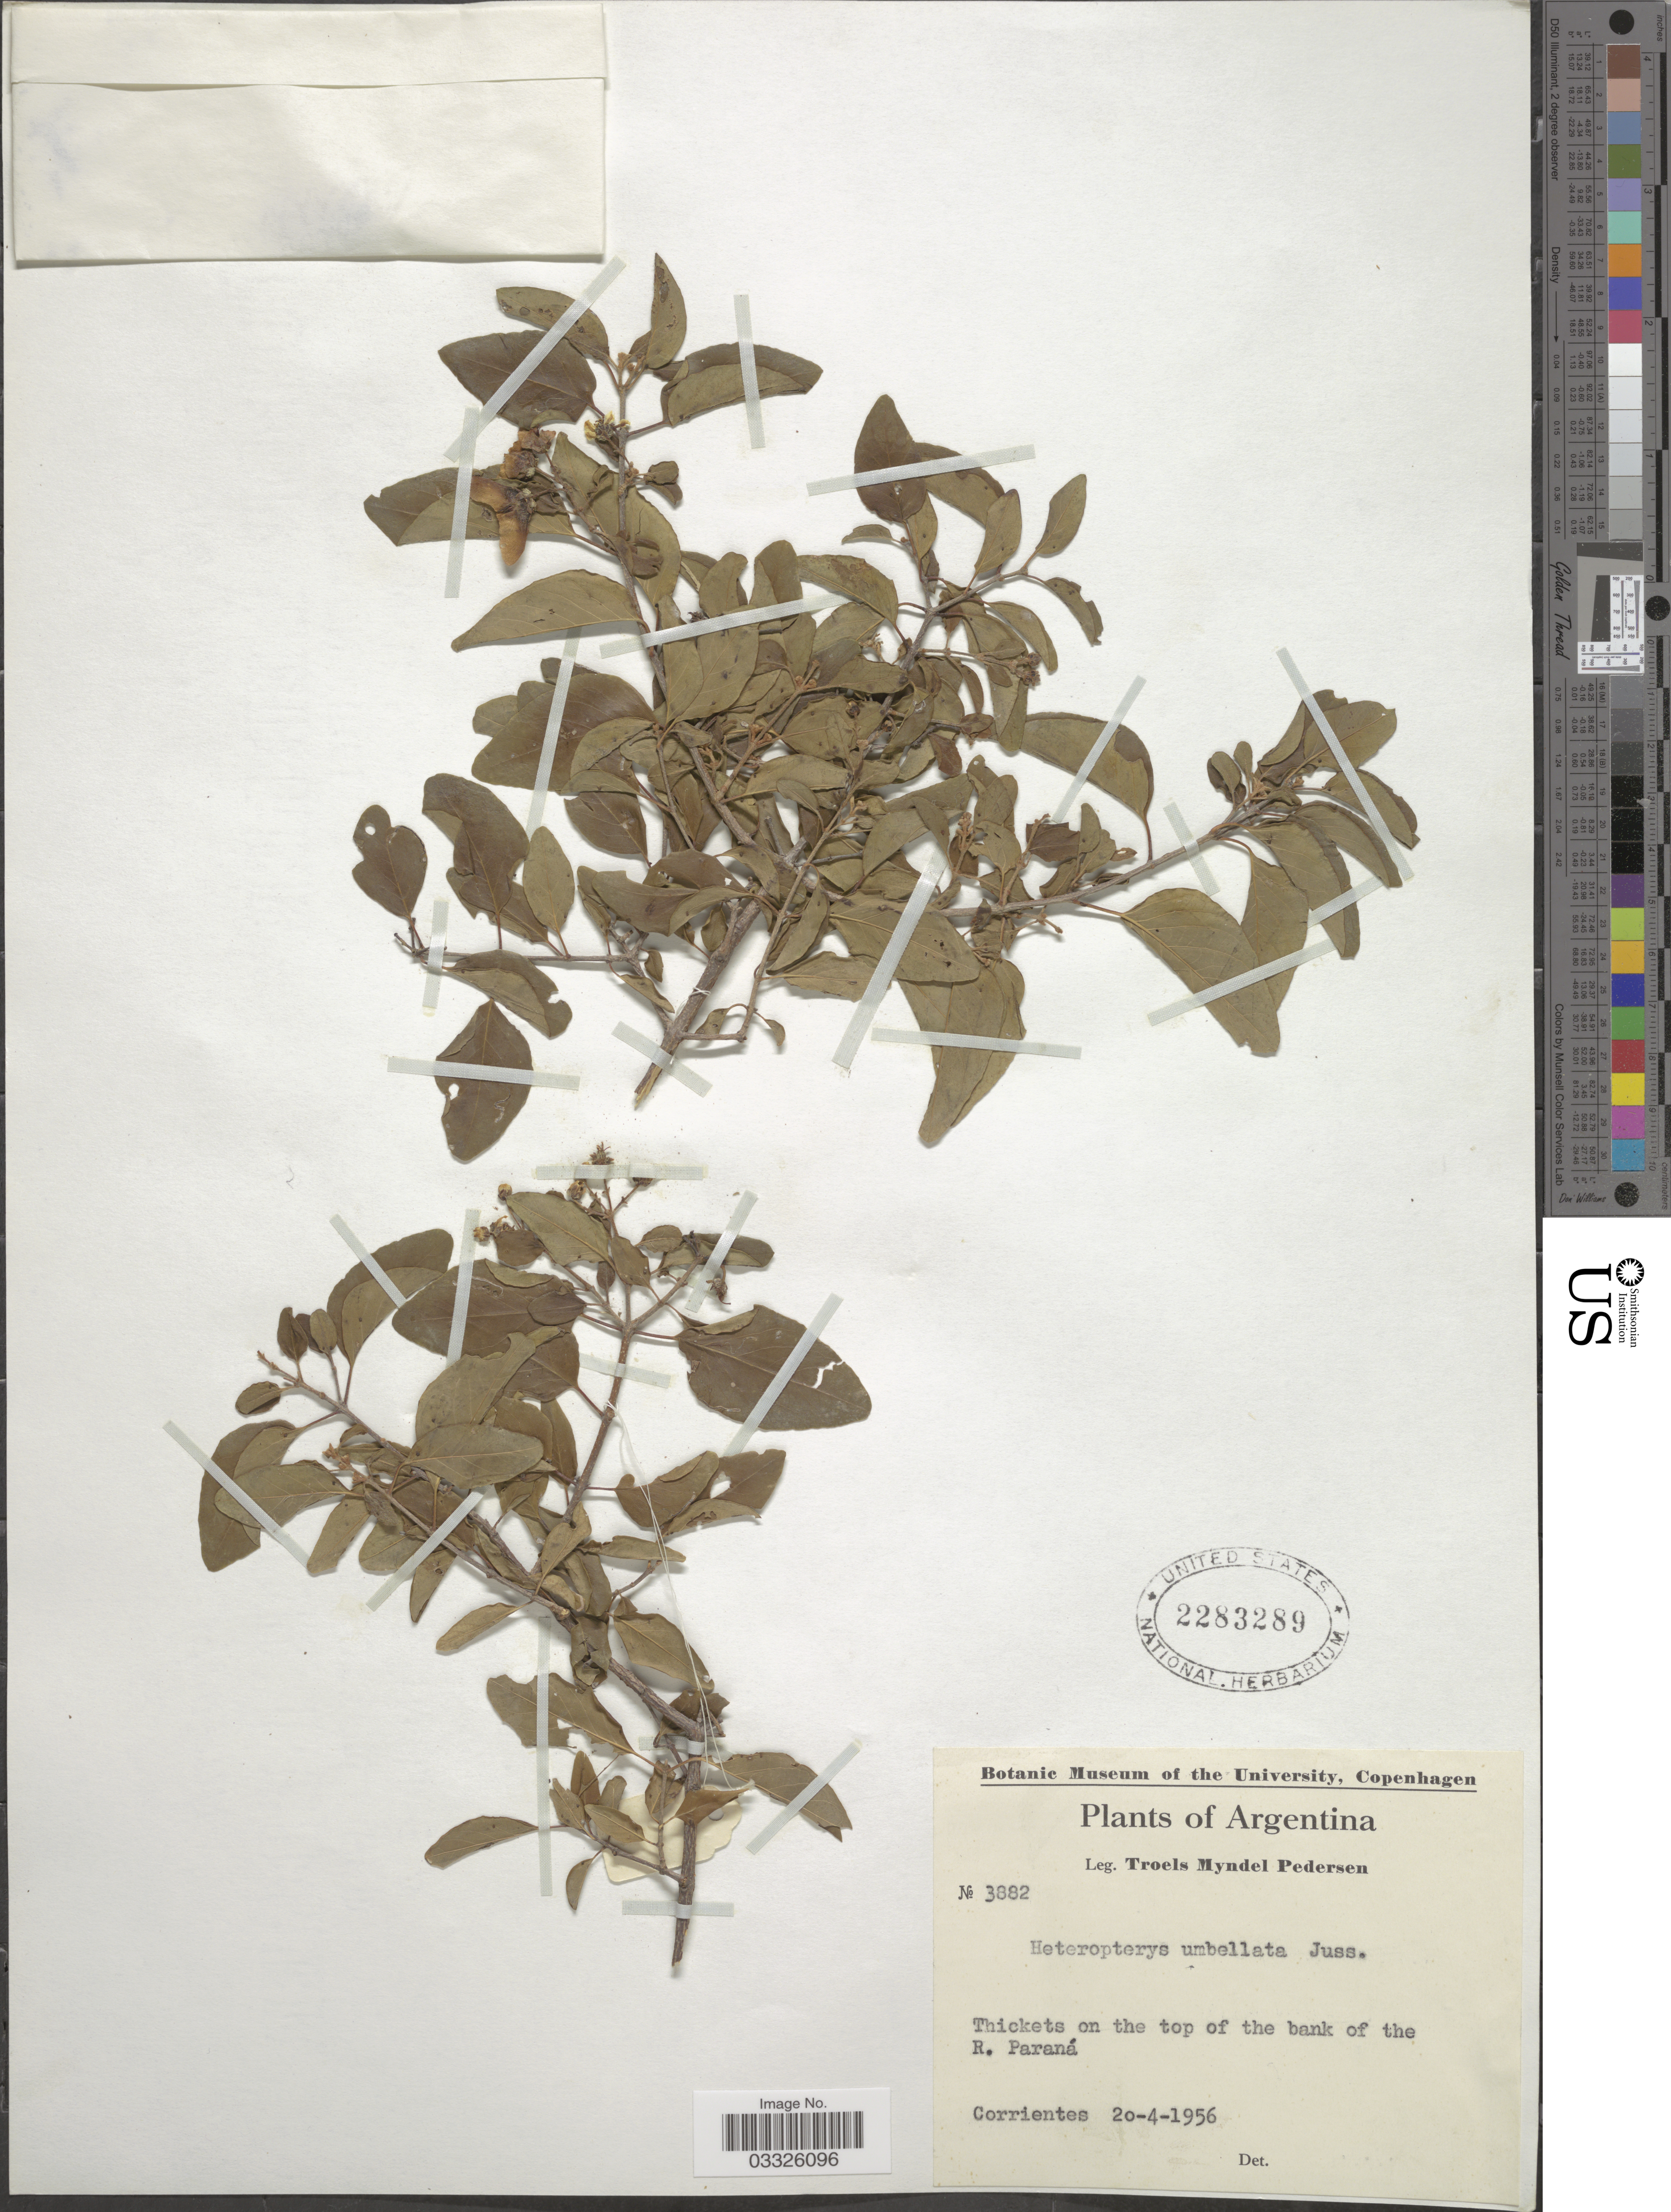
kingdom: Plantae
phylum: Tracheophyta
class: Magnoliopsida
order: Malpighiales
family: Malpighiaceae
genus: Heteropterys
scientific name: Heteropterys umbellata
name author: A. Juss.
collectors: T. Pederson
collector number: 3882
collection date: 1956-04-20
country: Argentina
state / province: Corrientes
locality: Thickets on the top of the bank of the R. Paraná.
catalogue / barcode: US 2283289